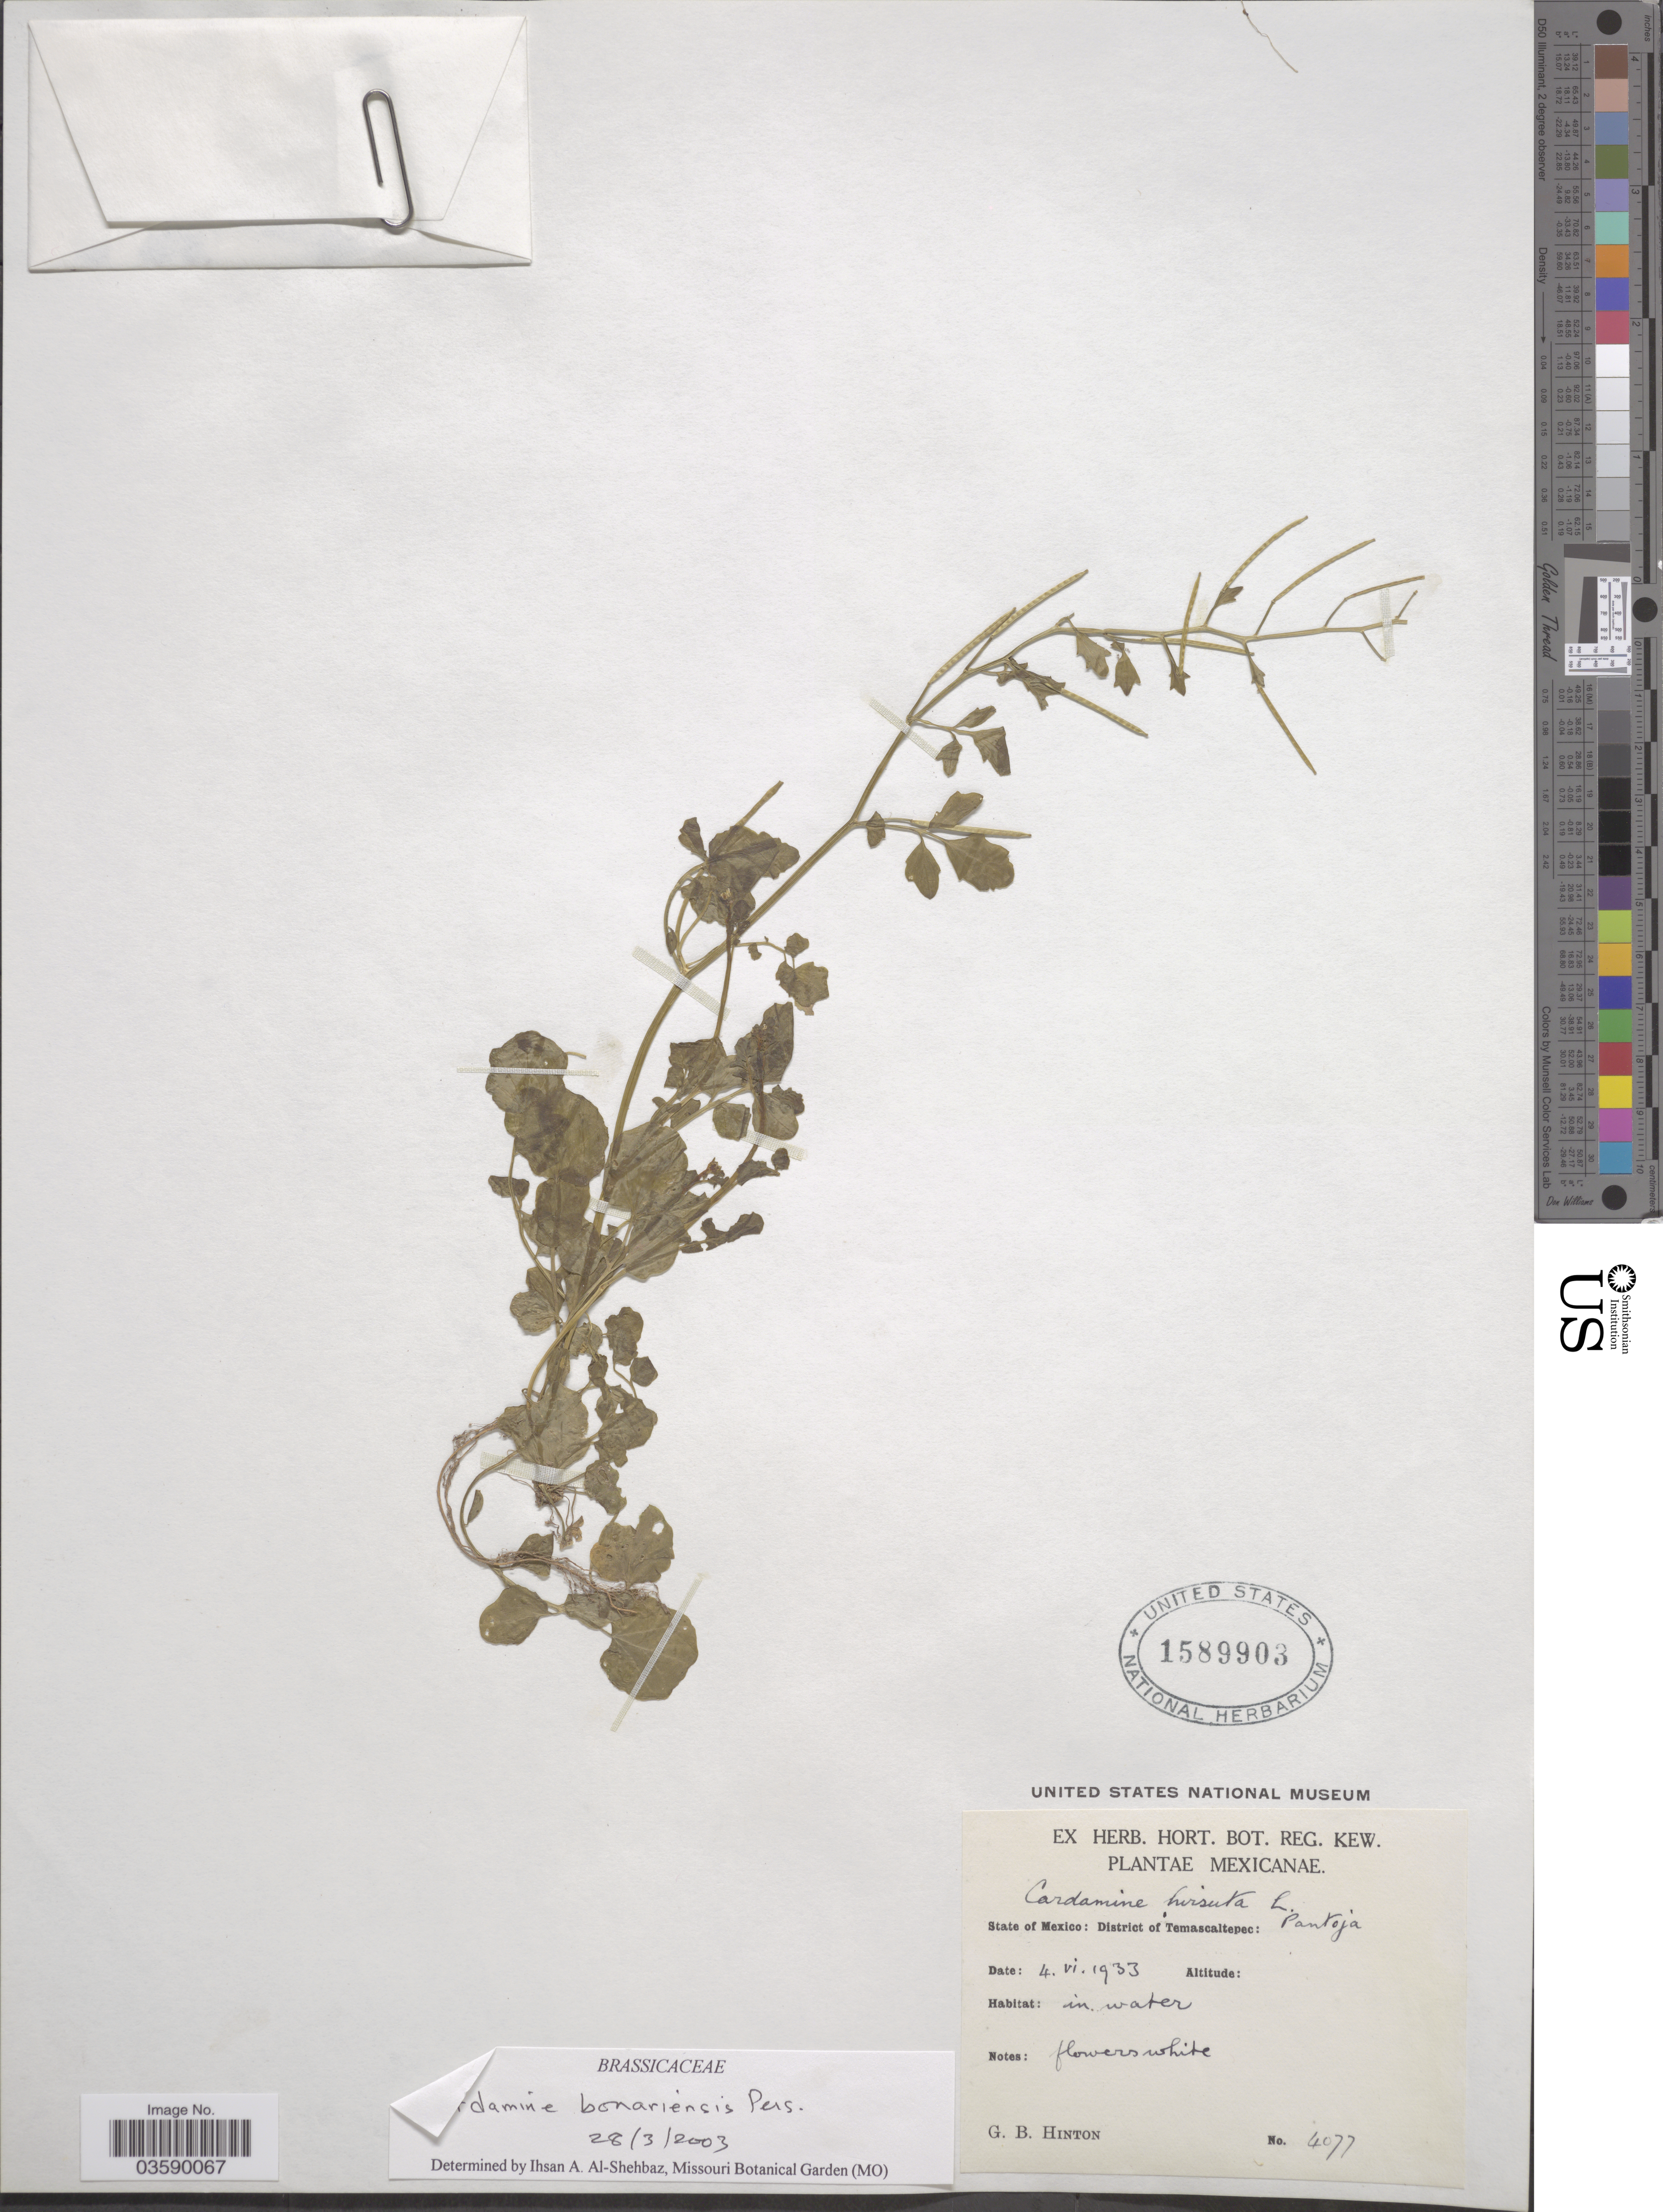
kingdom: Plantae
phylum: Tracheophyta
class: Magnoliopsida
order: Brassicales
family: Brassicaceae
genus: Cardamine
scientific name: Cardamine bonariensis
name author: Pers.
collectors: G. B. Hinton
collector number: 4077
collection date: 1933-06-04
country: Mexico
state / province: México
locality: District of Temascaltepec: Pantoja.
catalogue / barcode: US 1589903